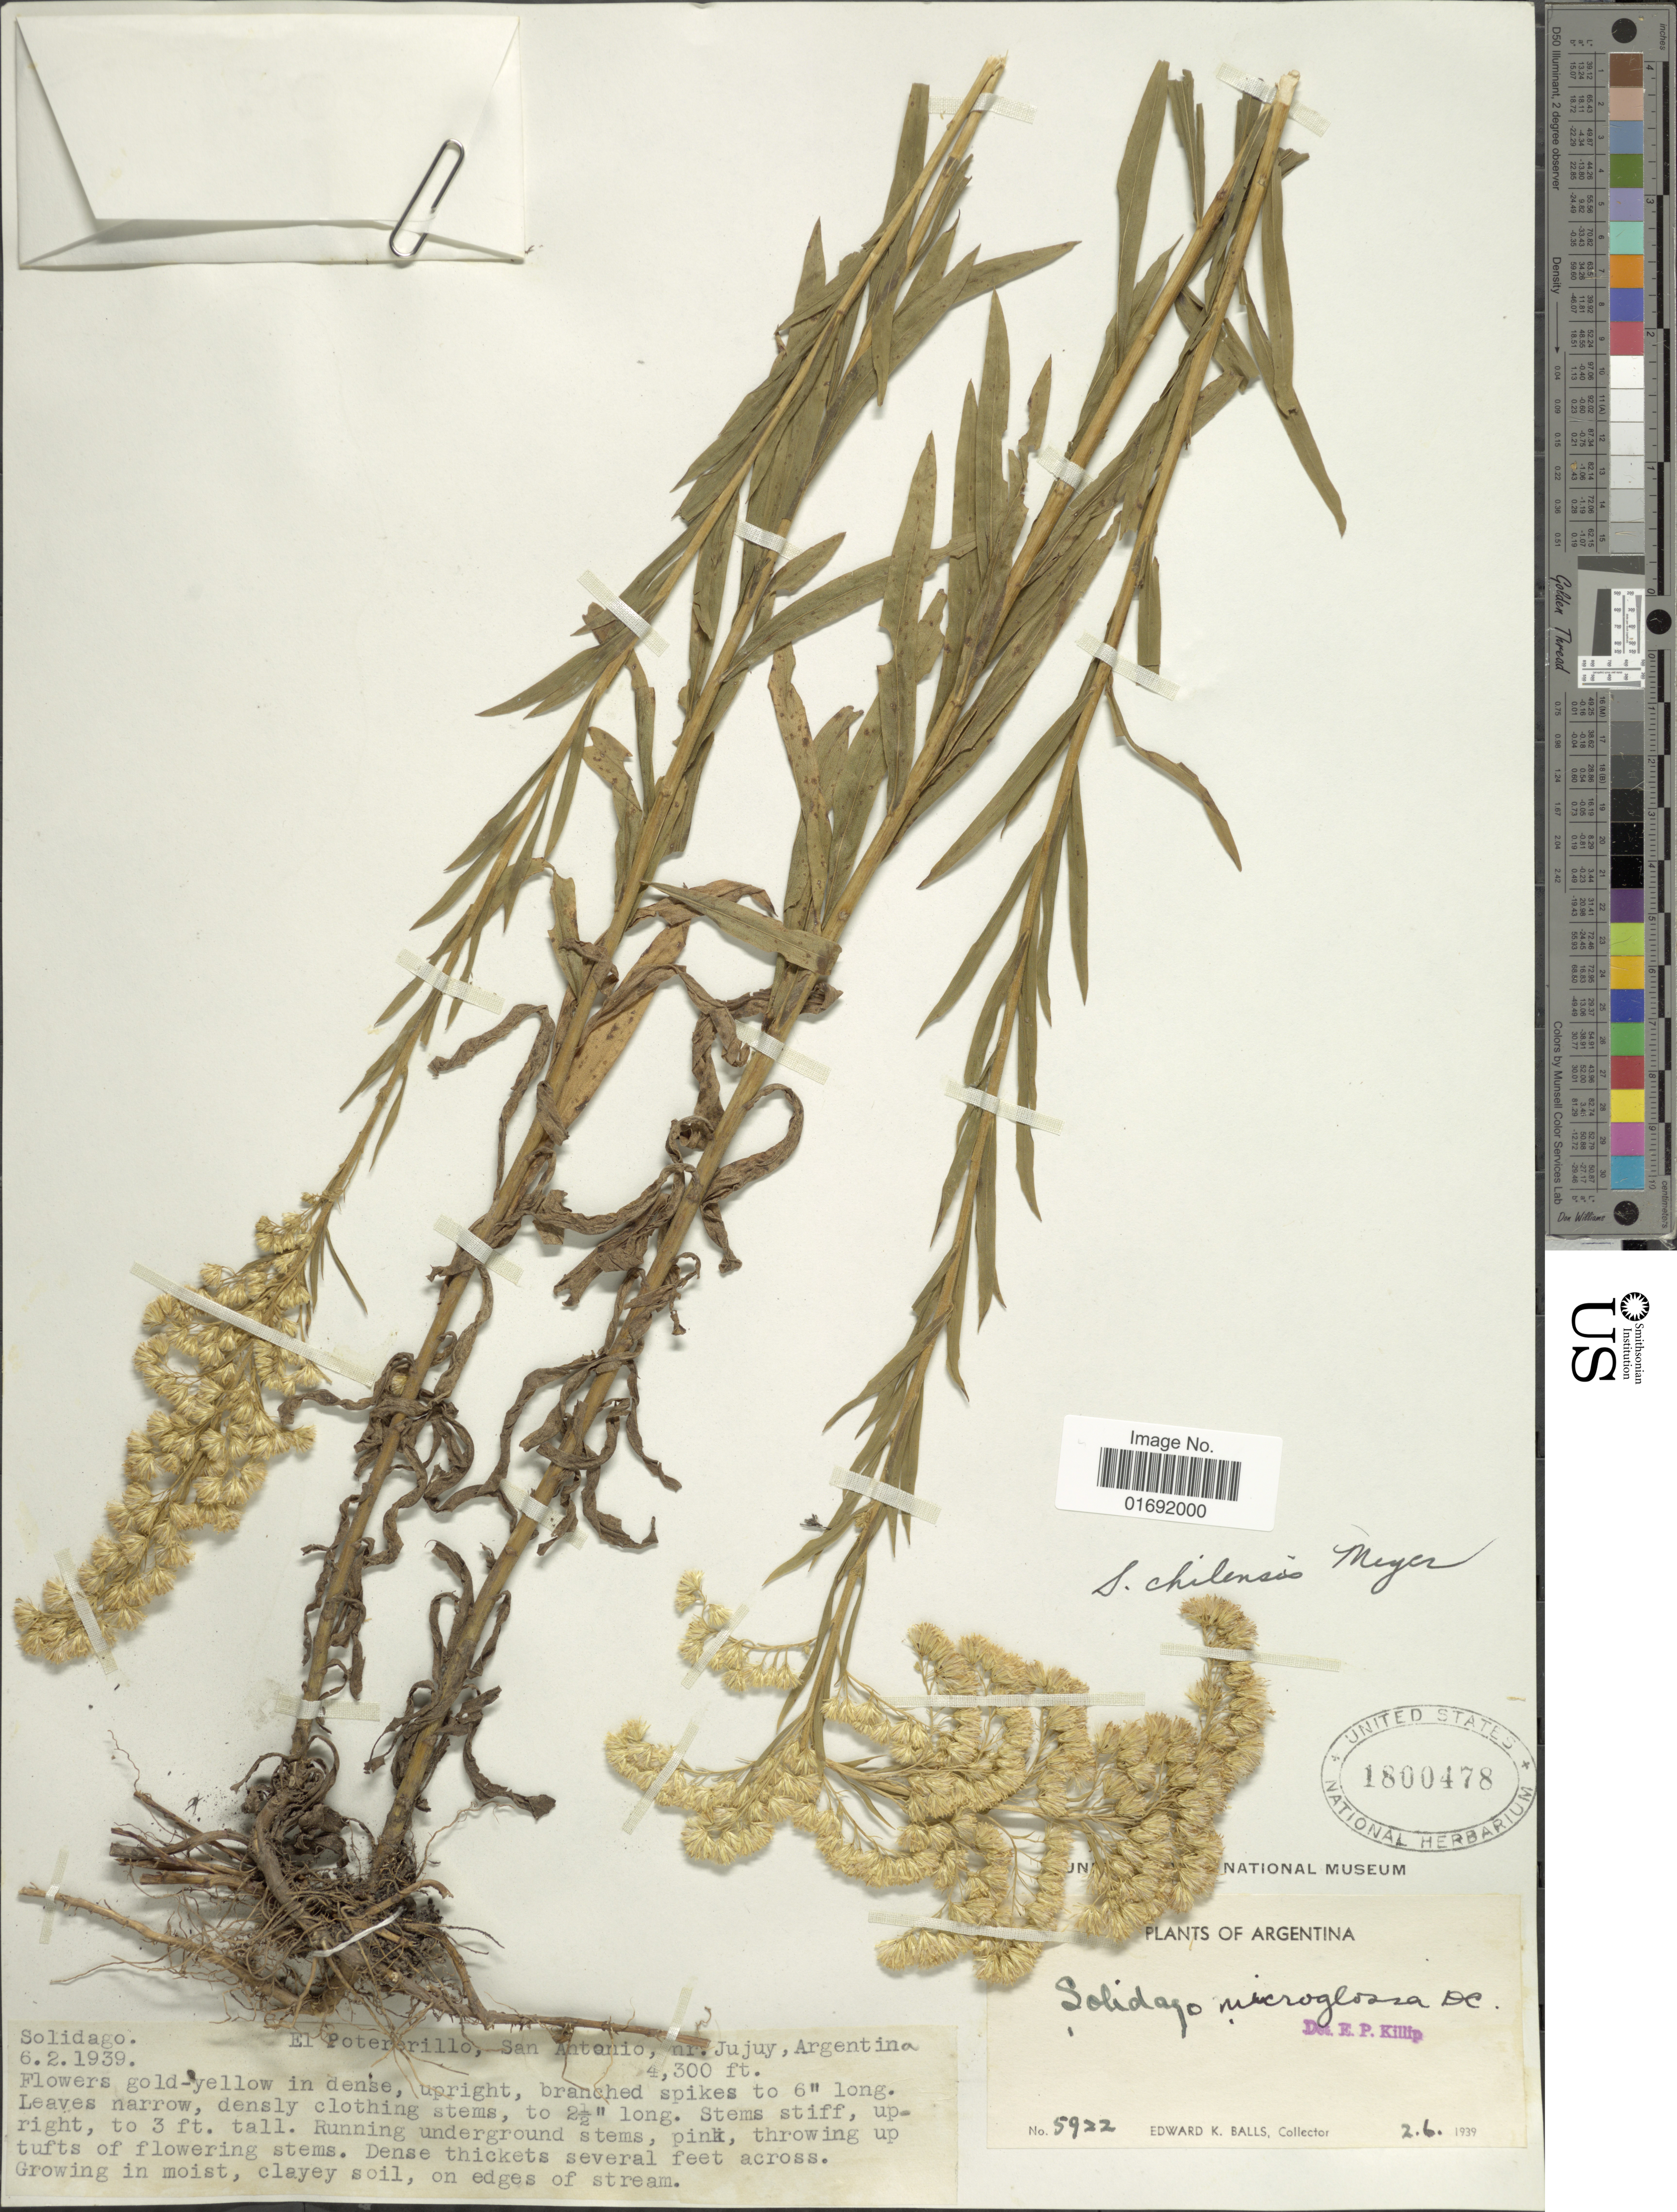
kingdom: Plantae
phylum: Tracheophyta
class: Magnoliopsida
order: Asterales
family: Asteraceae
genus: Solidago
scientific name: Solidago chilensis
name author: Meyen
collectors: E. K. Balls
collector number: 5922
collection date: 1939-06-02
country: Argentina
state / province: Jujuy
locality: El Potrerorillo, San Antonio, nr, Jujuy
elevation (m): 1311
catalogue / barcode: US 1800478